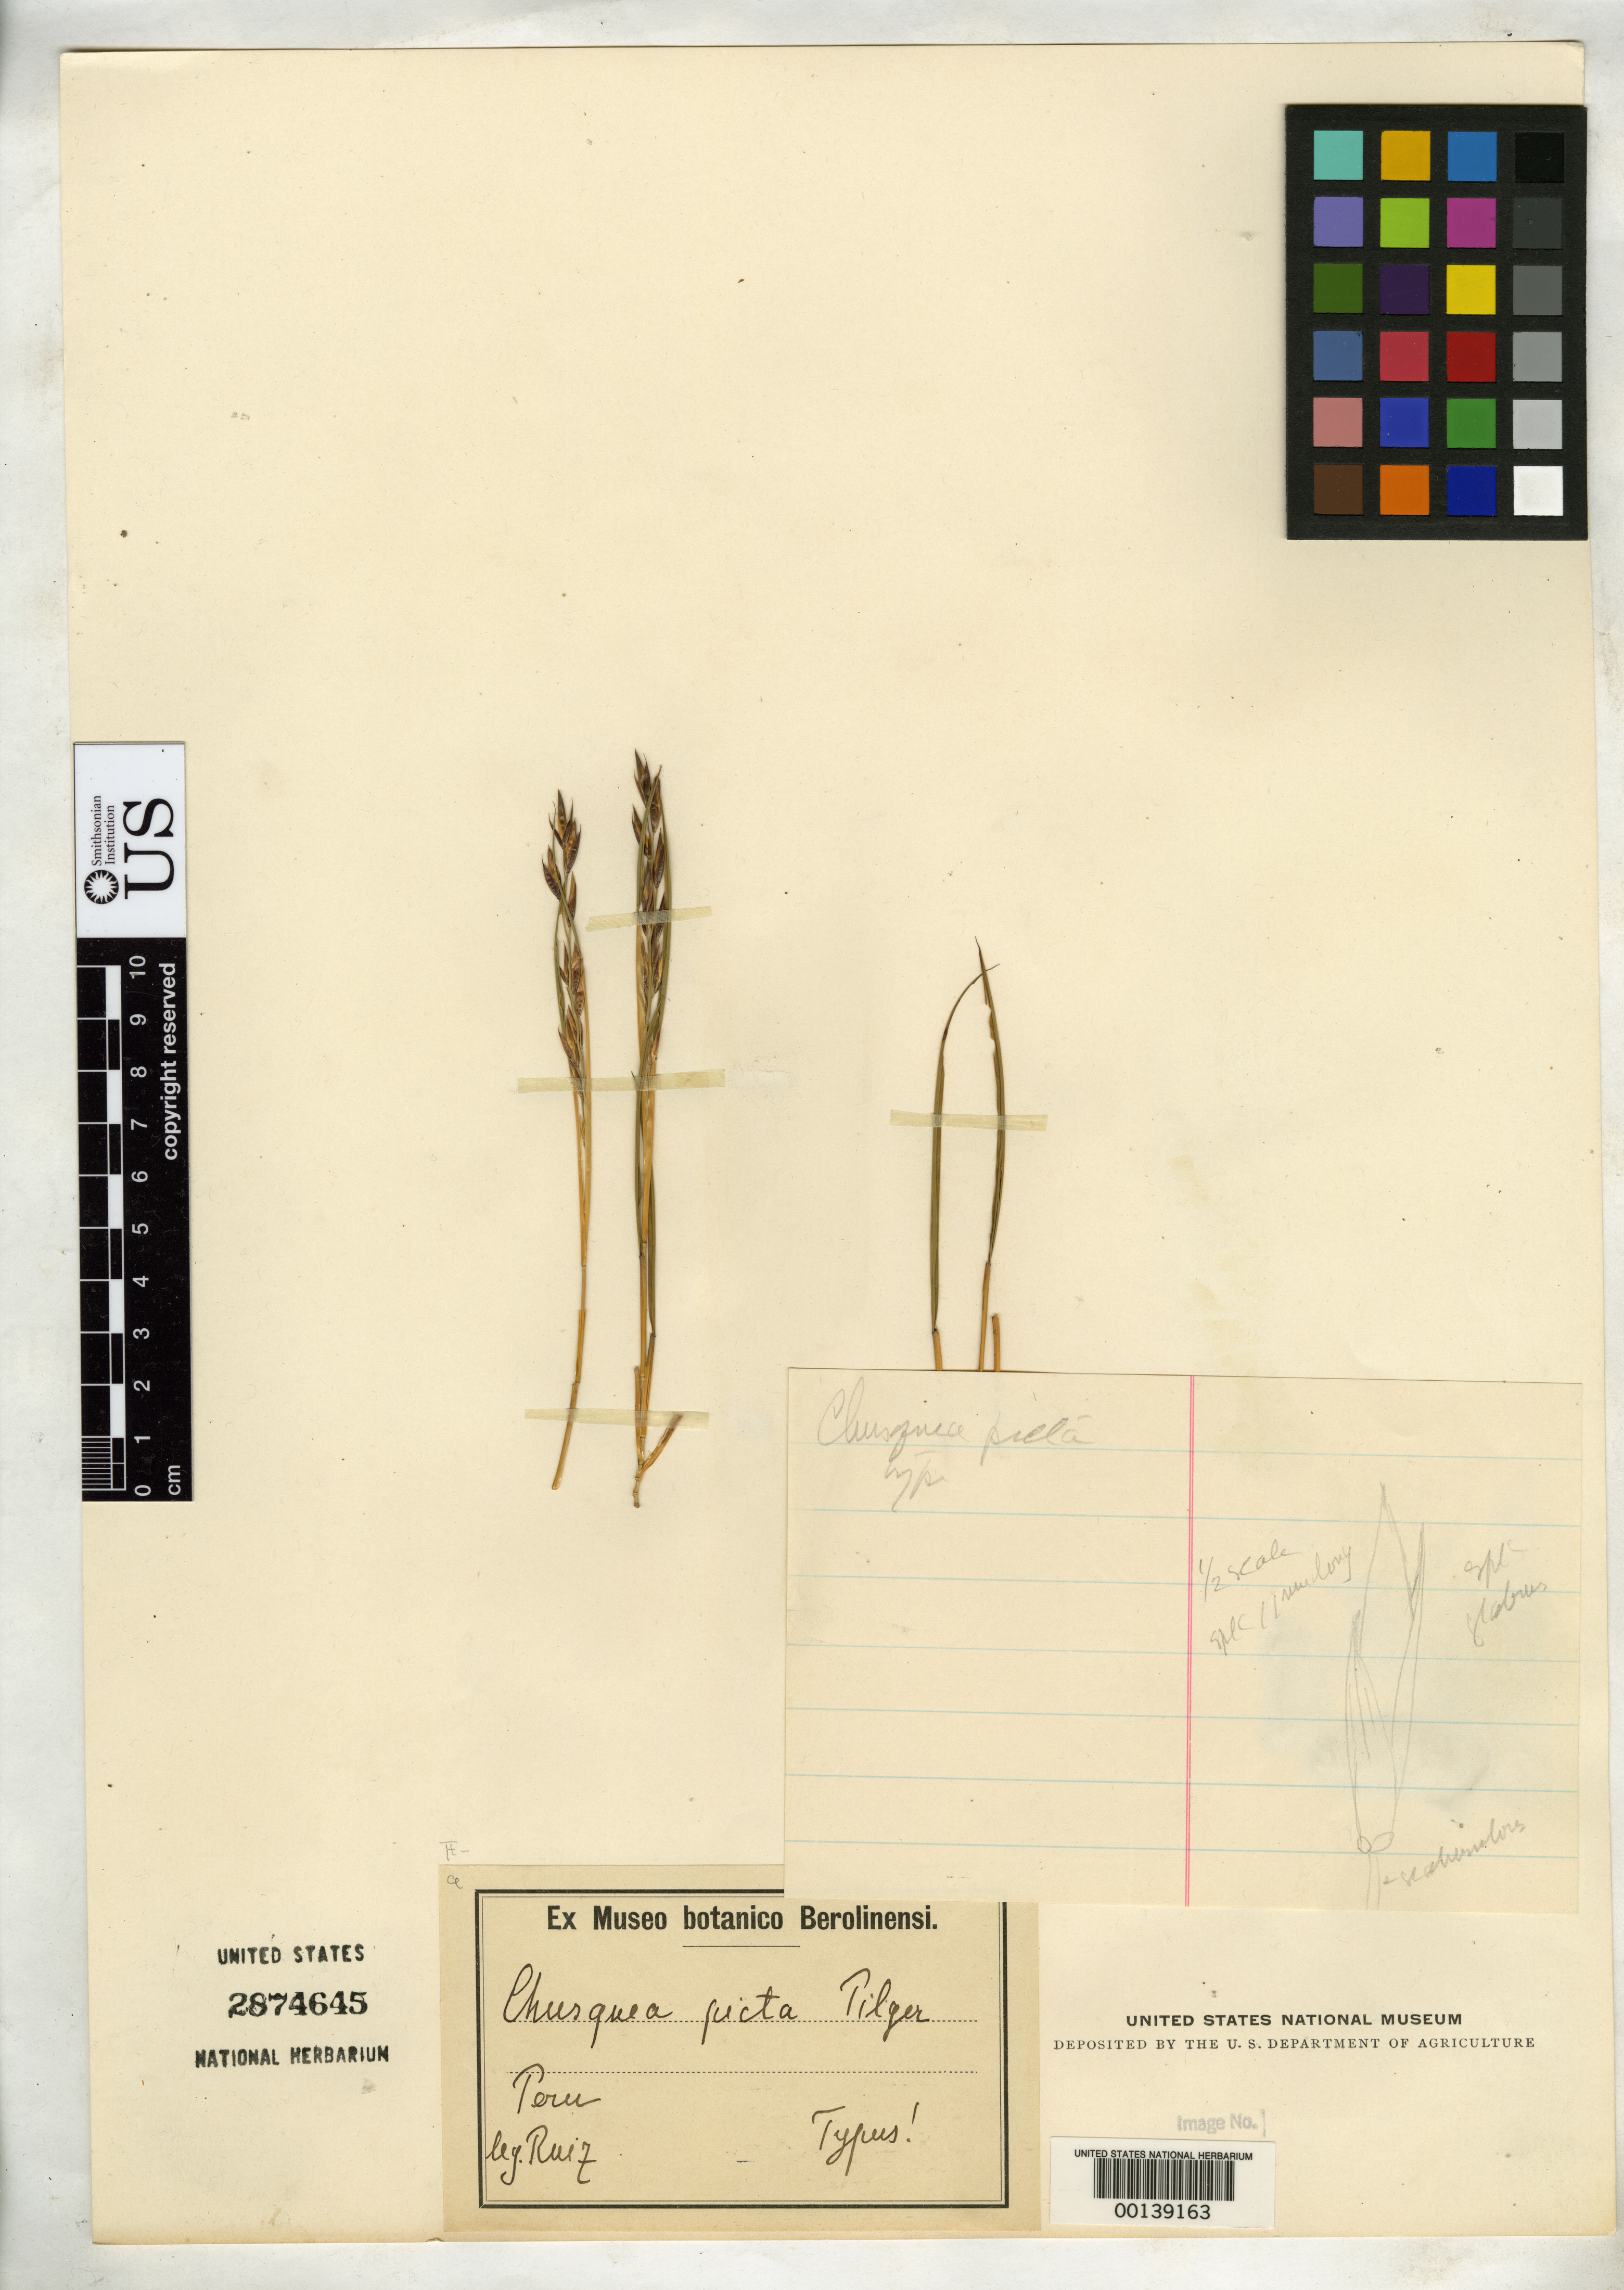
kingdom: Plantae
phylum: Tracheophyta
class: Liliopsida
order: Poales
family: Poaceae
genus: Chusquea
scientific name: Chusquea picta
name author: Pilg.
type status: Isotype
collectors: H. Ruiz López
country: Peru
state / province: San Martín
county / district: Mariscal Cáceres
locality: Rio Huallaga, margen Derecha del; Balsa Probana; dtto. Tocache Nuevo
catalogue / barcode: US 2874645